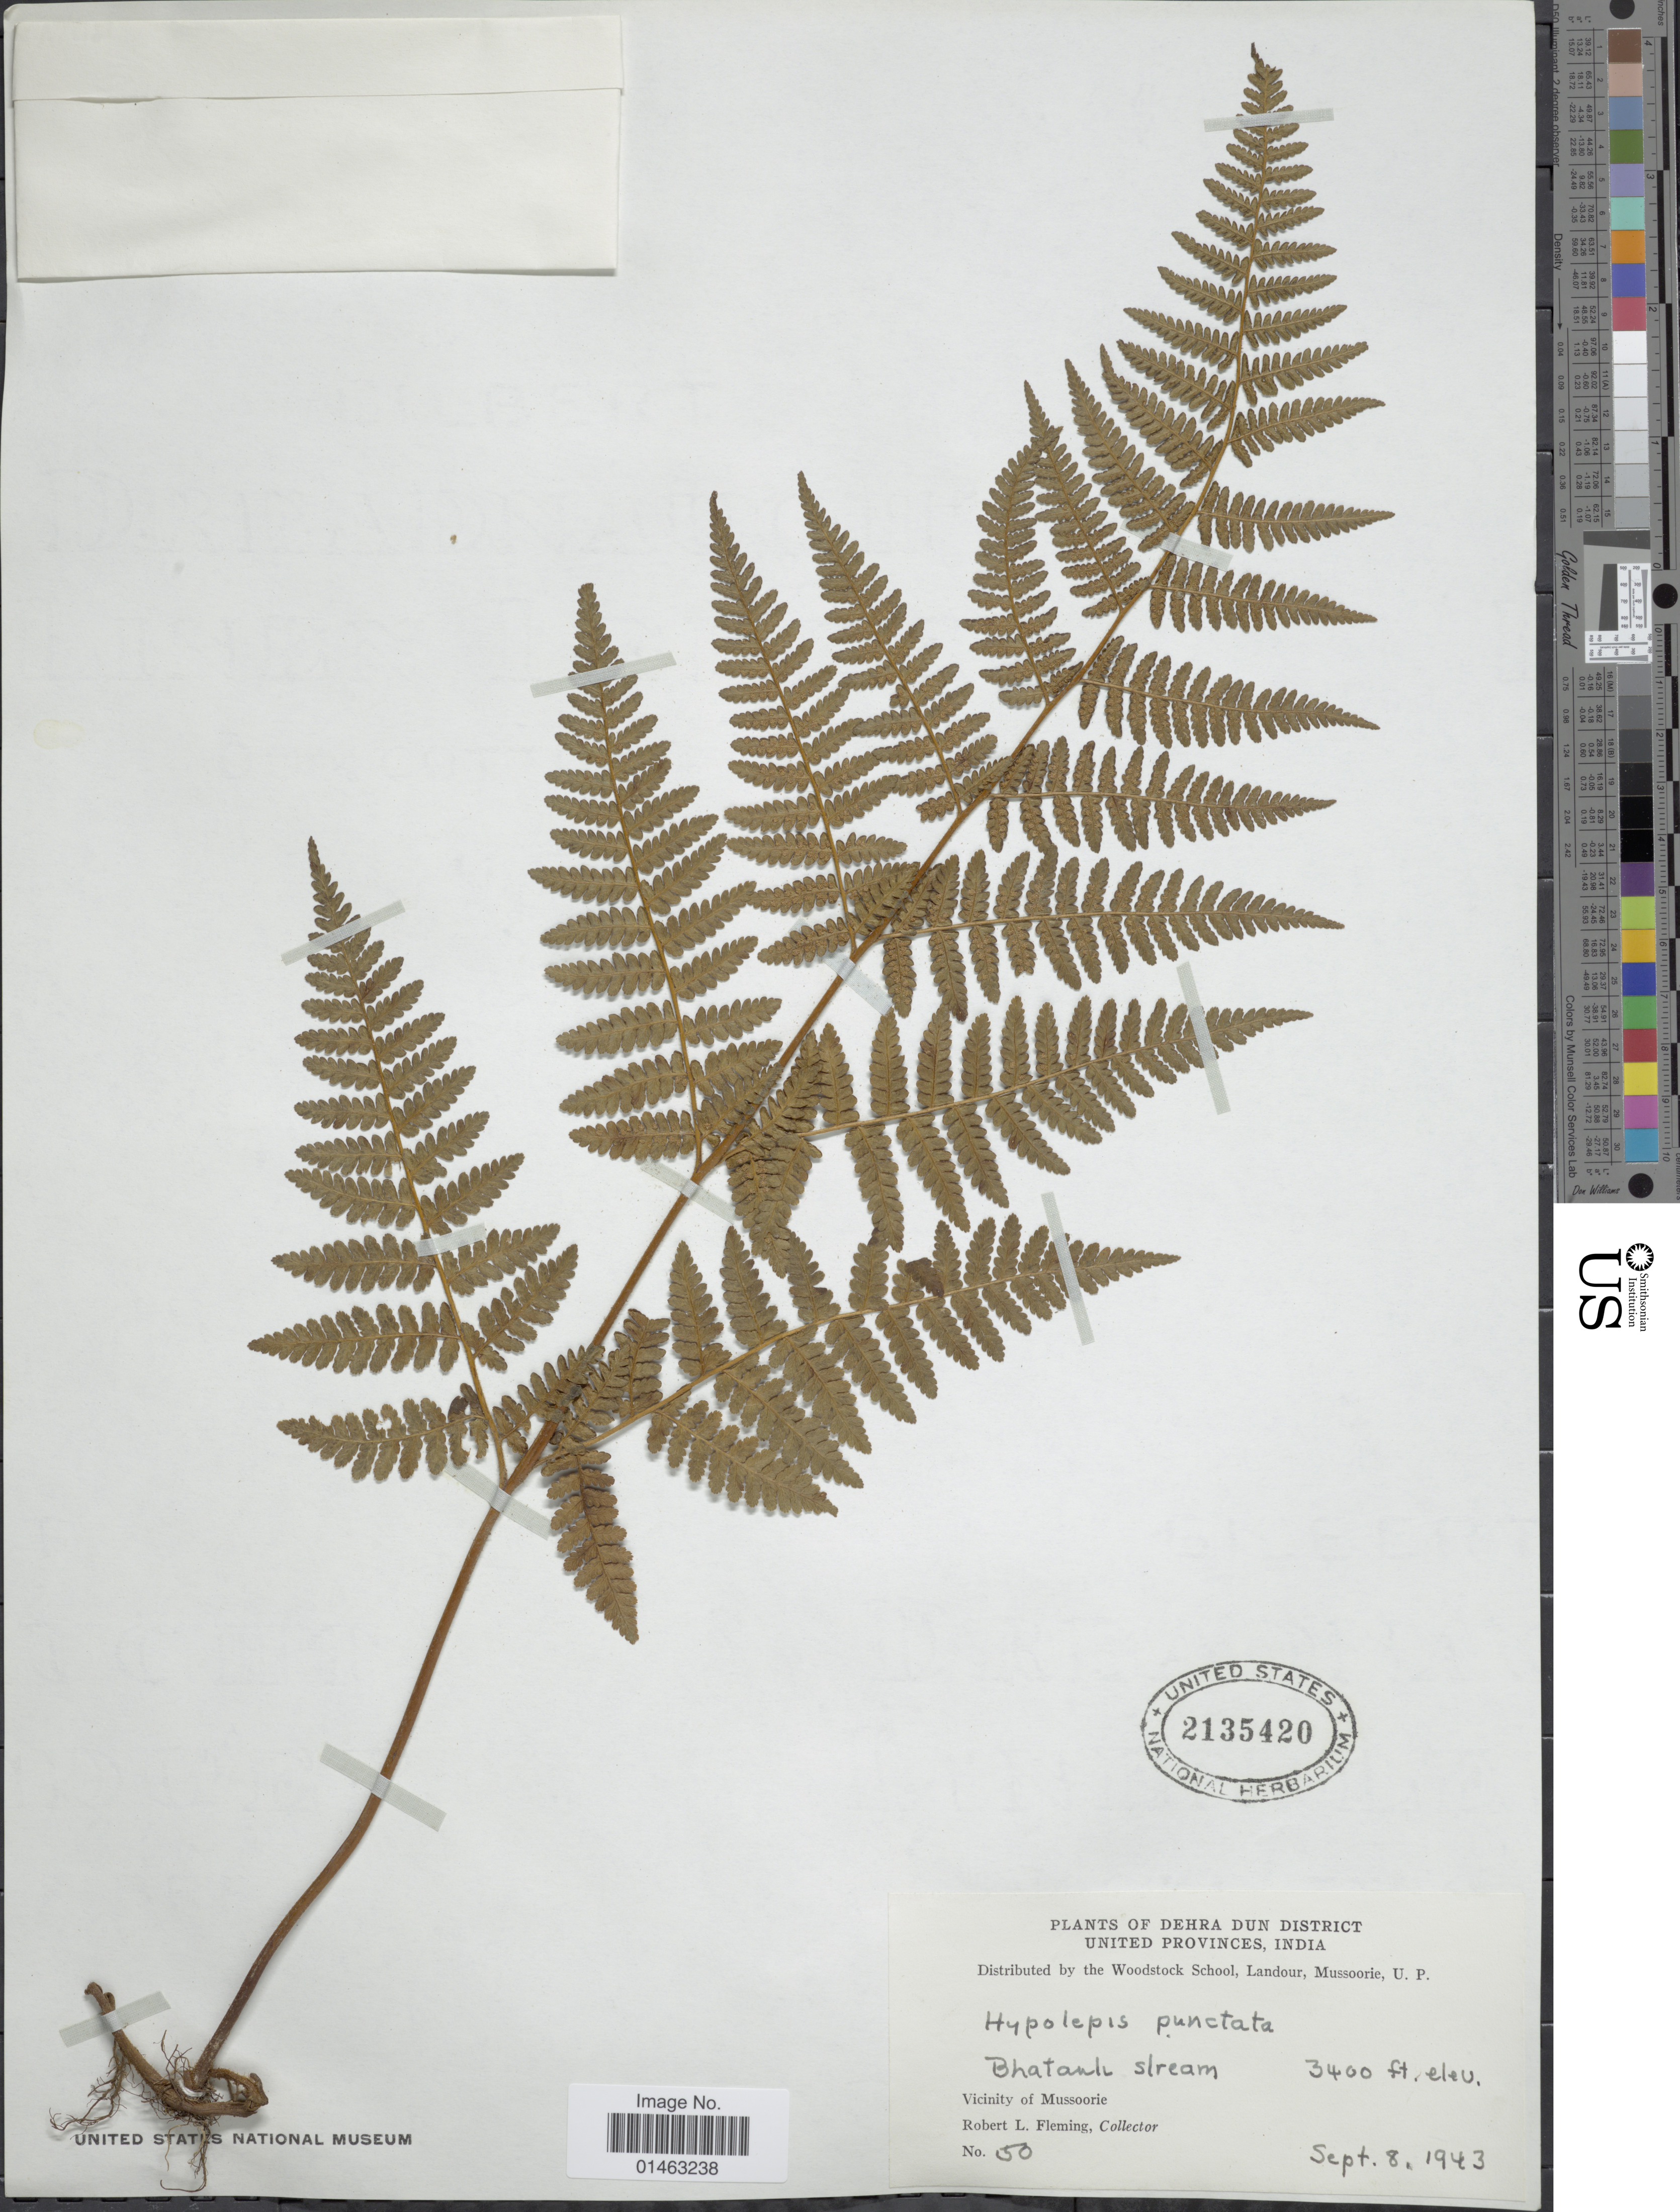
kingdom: Plantae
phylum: Tracheophyta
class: Polypodiopsida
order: Polypodiales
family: Dennstaedtiaceae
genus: Hypolepis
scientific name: Hypolepis punctata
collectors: R. Fleming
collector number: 50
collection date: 1943-09-08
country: India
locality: Dehra Dun District United Provinces. Bhatanh Stream, Vicinity of Mussoorie [interpreted]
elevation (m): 1036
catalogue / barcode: US 2135420